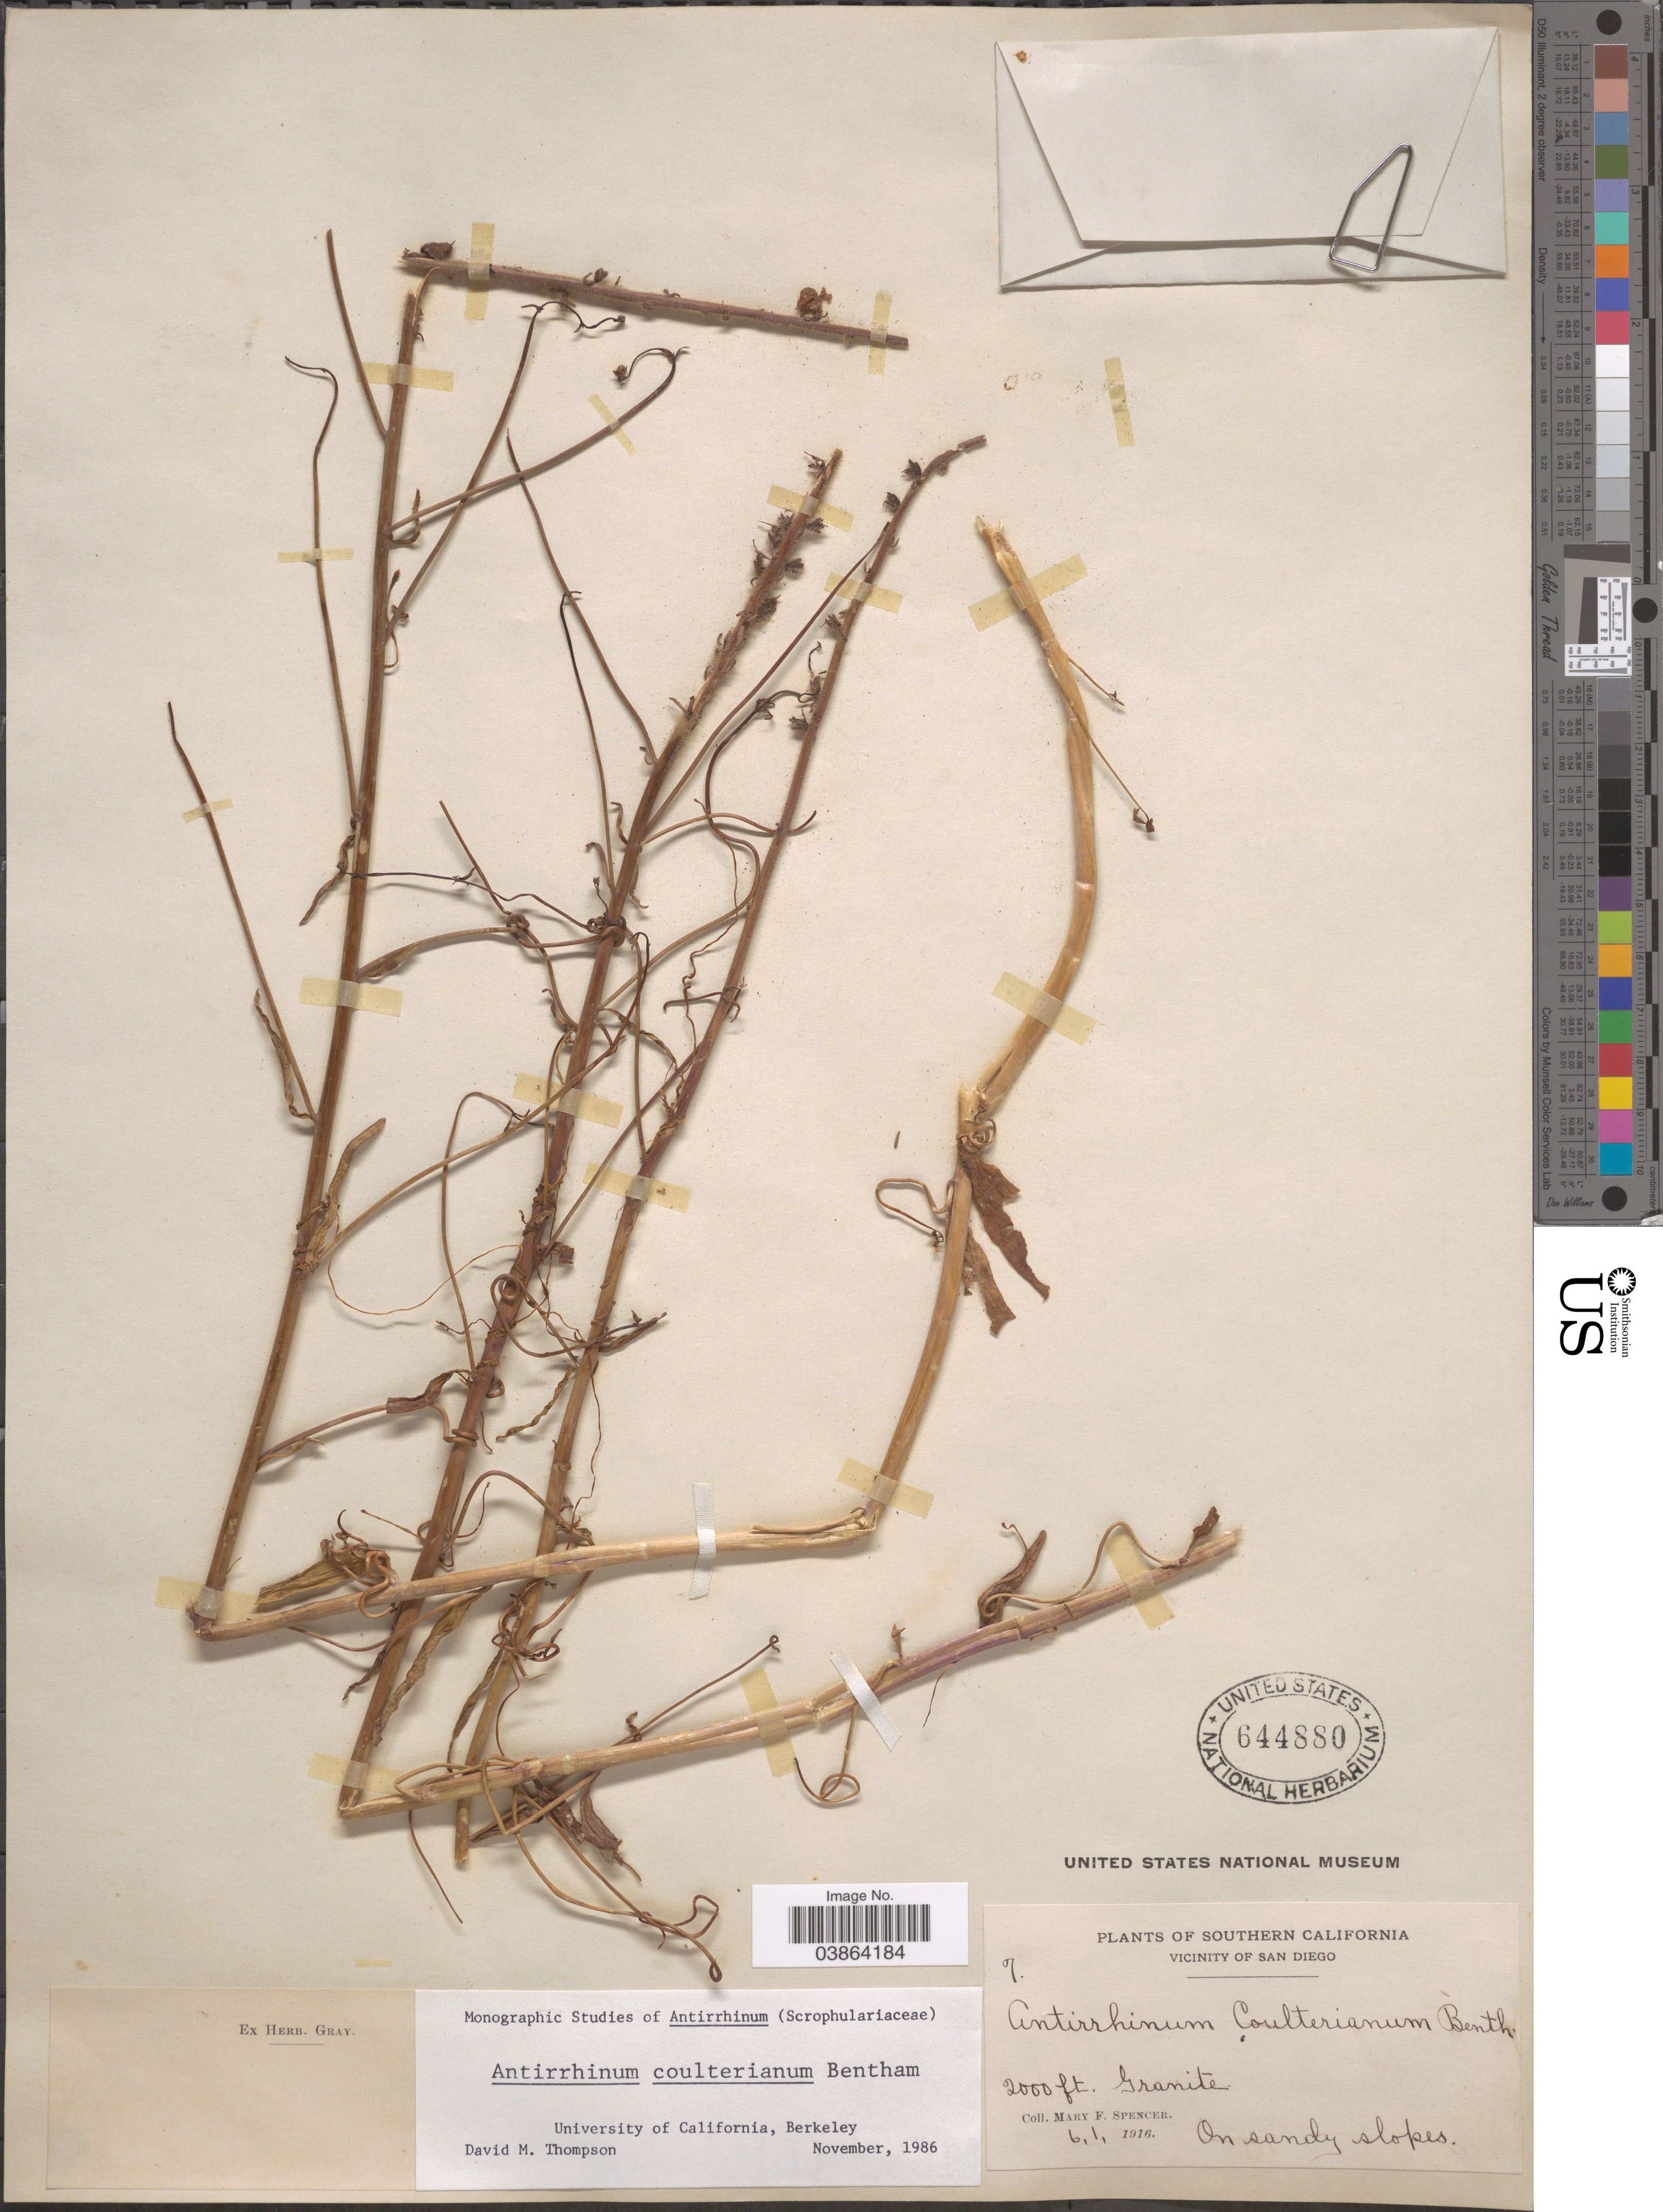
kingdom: Plantae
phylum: Tracheophyta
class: Magnoliopsida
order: Lamiales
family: Plantaginaceae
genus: Sairocarpus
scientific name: Sairocarpus coulterianus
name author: (Benth.) D.A. Sutton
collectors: M. Spencer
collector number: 7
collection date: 1916-01-06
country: United States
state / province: California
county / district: San Diego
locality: Southern California. Vicinity of San Diego.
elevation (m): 610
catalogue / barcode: US 644880